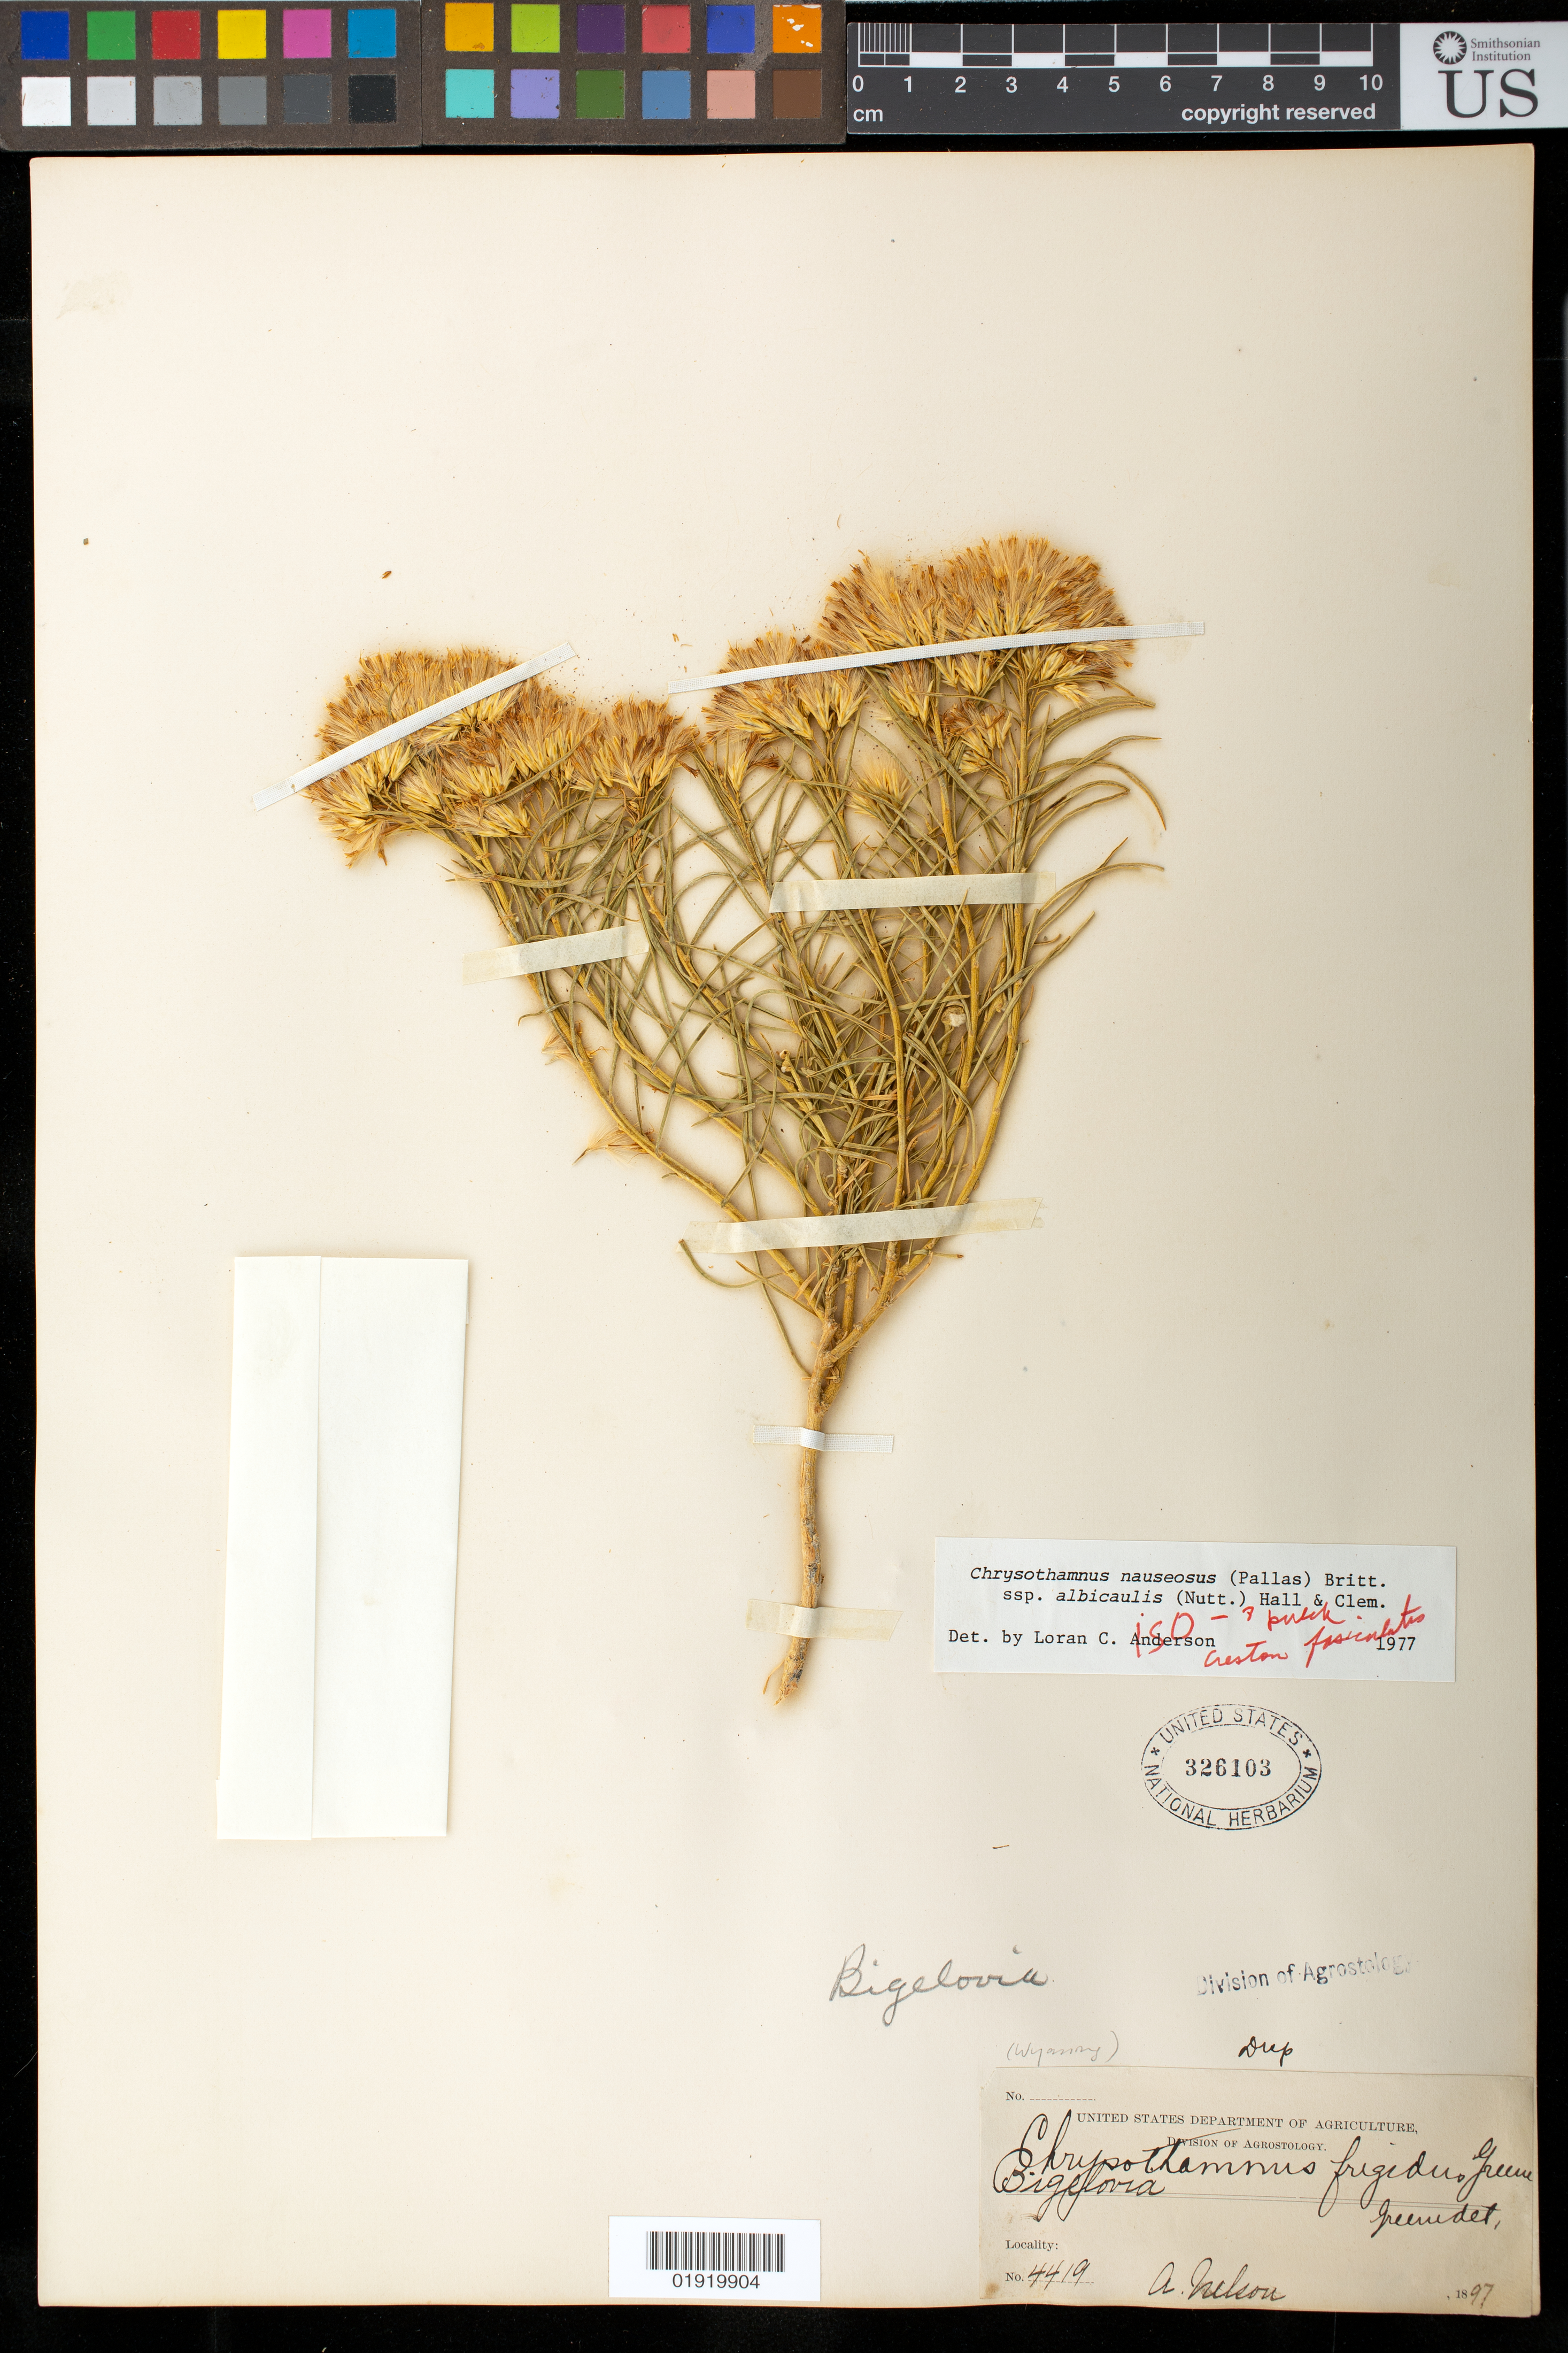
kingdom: Plantae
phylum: Tracheophyta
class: Magnoliopsida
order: Asterales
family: Asteraceae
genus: Chrysothamnus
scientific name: Chrysothamnus pulcherrimus var. fasciculatus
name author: A. Nelson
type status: Isosyntype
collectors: A. Nelson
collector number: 4419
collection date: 1897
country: United States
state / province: Wyoming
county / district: Sweetwater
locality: Sweetwater Co., Wyoming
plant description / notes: Protologue, "First collected in 1894 on Boulder creek, August 26, no. 1120; in 1897 at Creston, August 28, no. 4419 and distributed as C. speciosus"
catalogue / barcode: US 326103